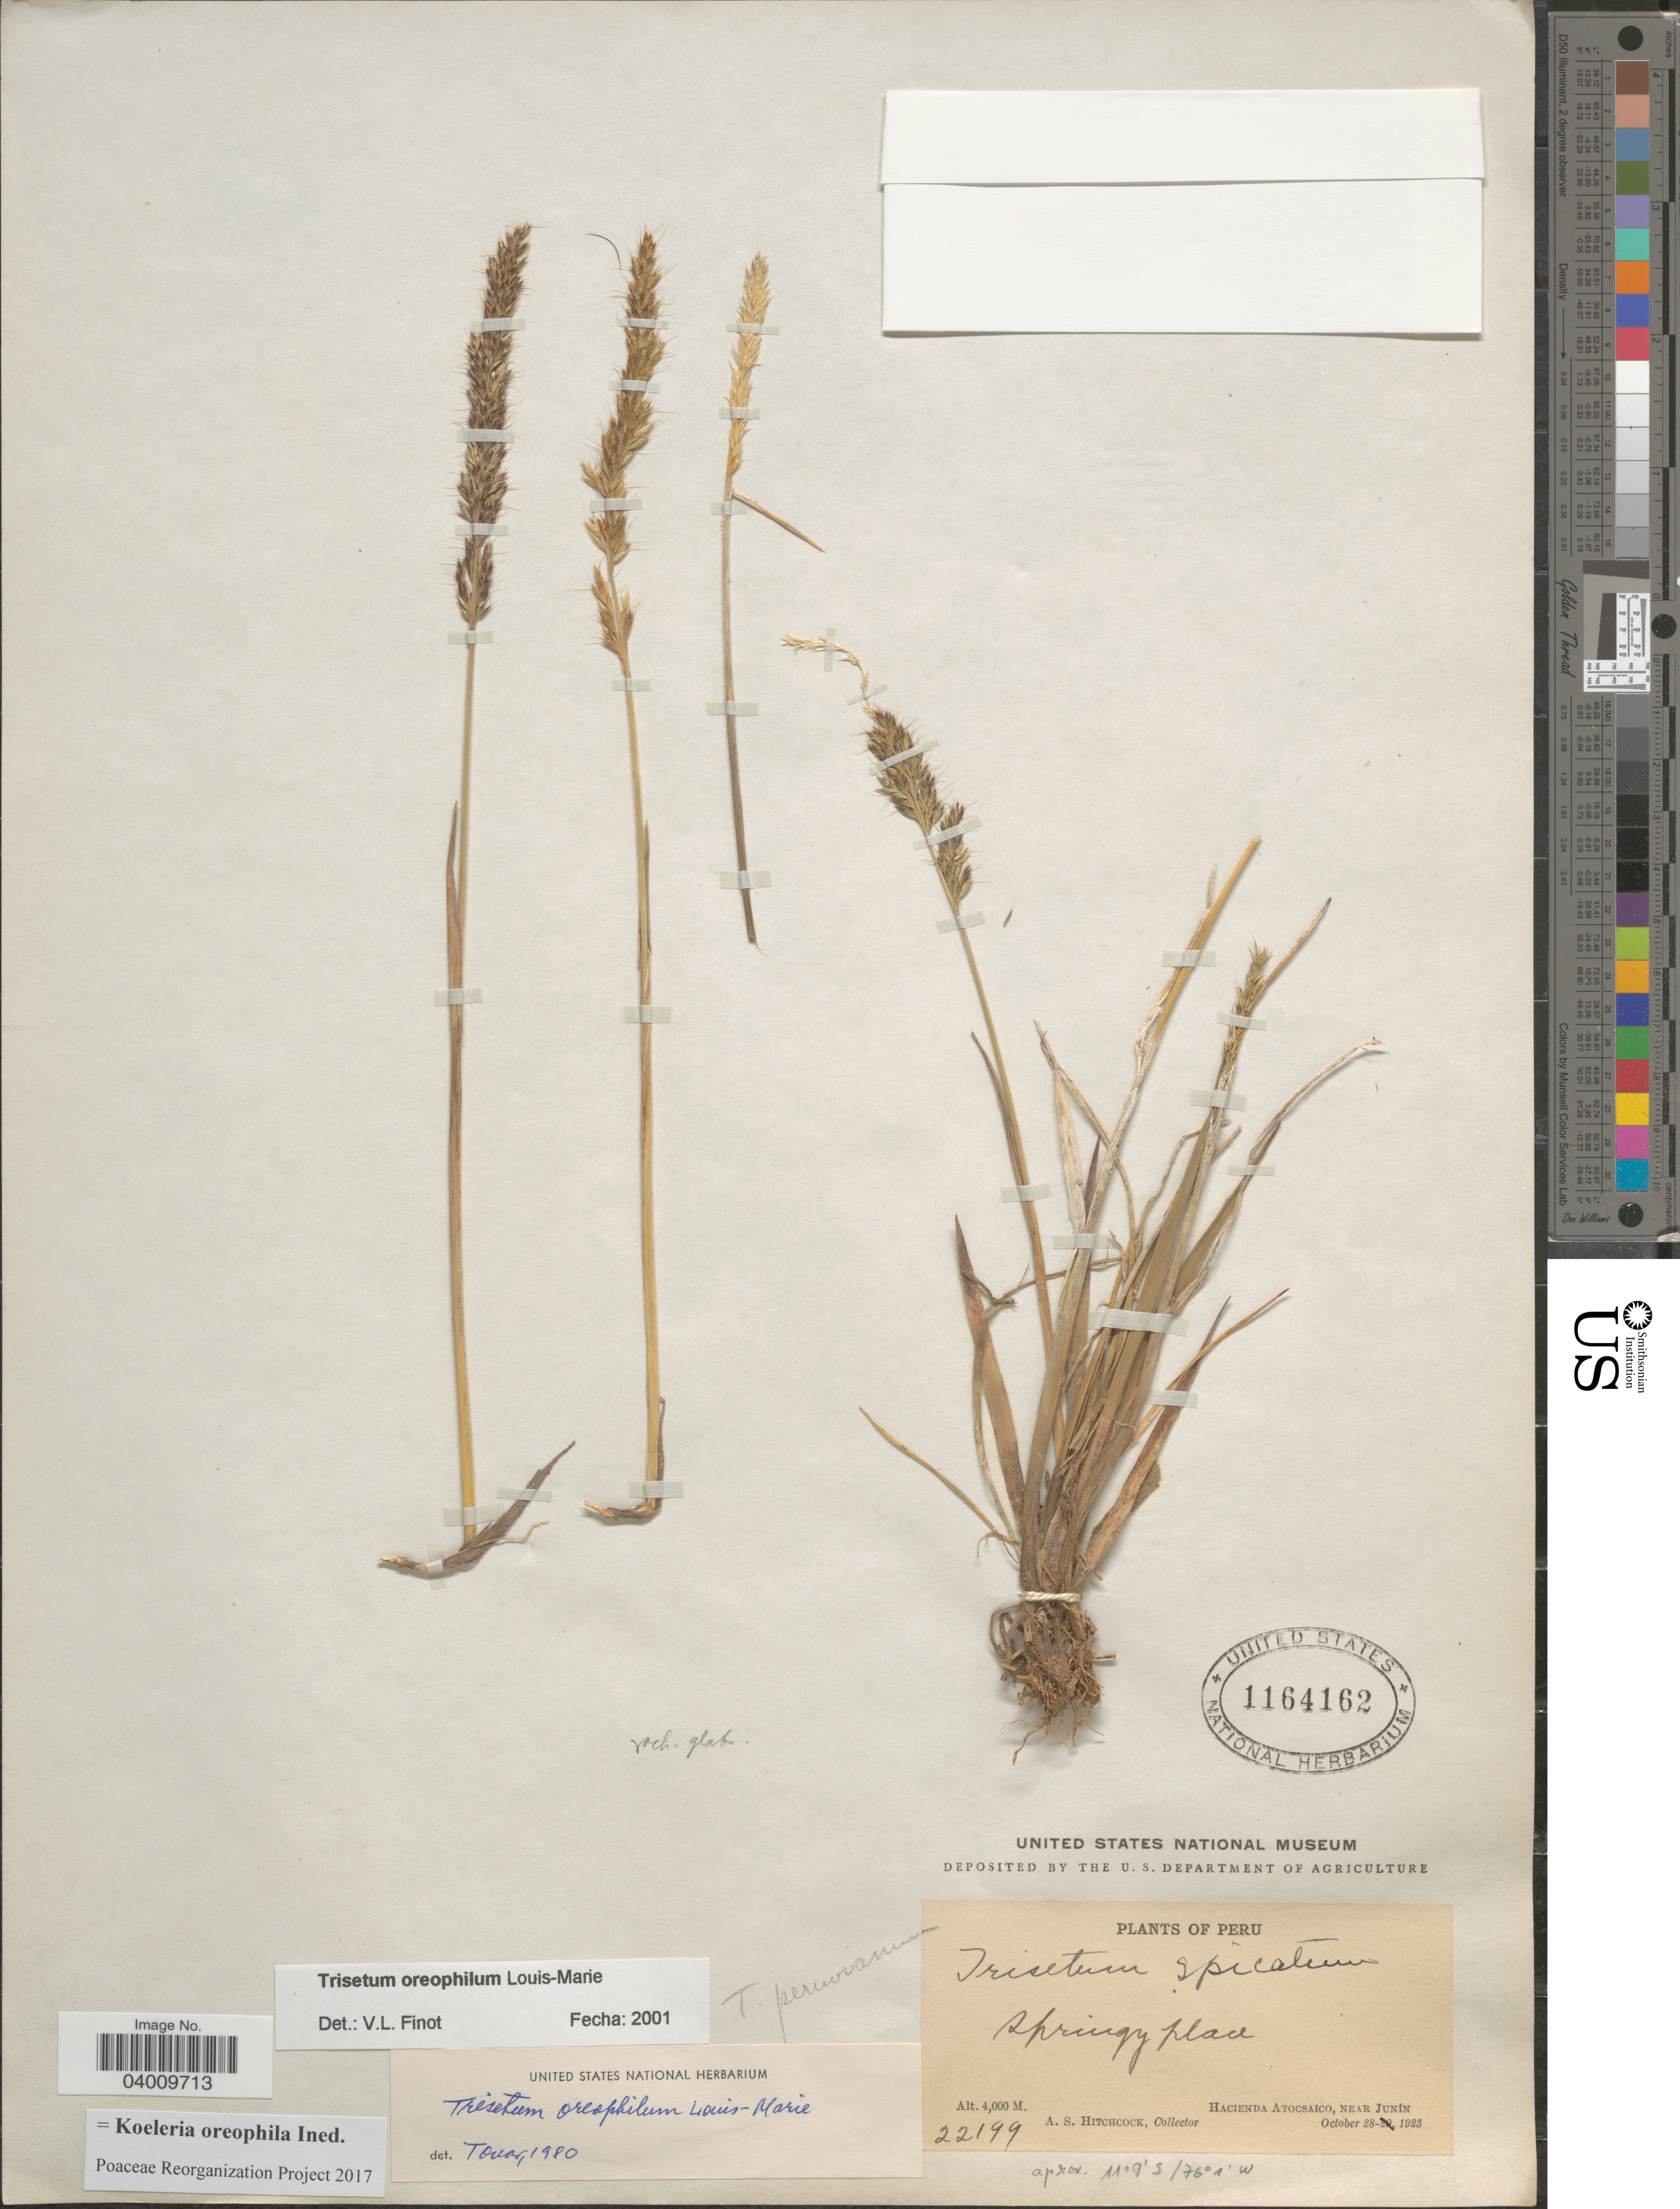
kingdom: Plantae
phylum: Tracheophyta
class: Liliopsida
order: Poales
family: Poaceae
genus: Koeleria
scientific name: Koeleria oreophila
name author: (Louis-Marie) Barberá et al.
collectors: A. S. Hitchcock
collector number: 22199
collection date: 1923-10-28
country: Peru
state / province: Junín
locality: Hacienda Atocsaico, near Junín.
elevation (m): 4000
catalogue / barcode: US 1164162